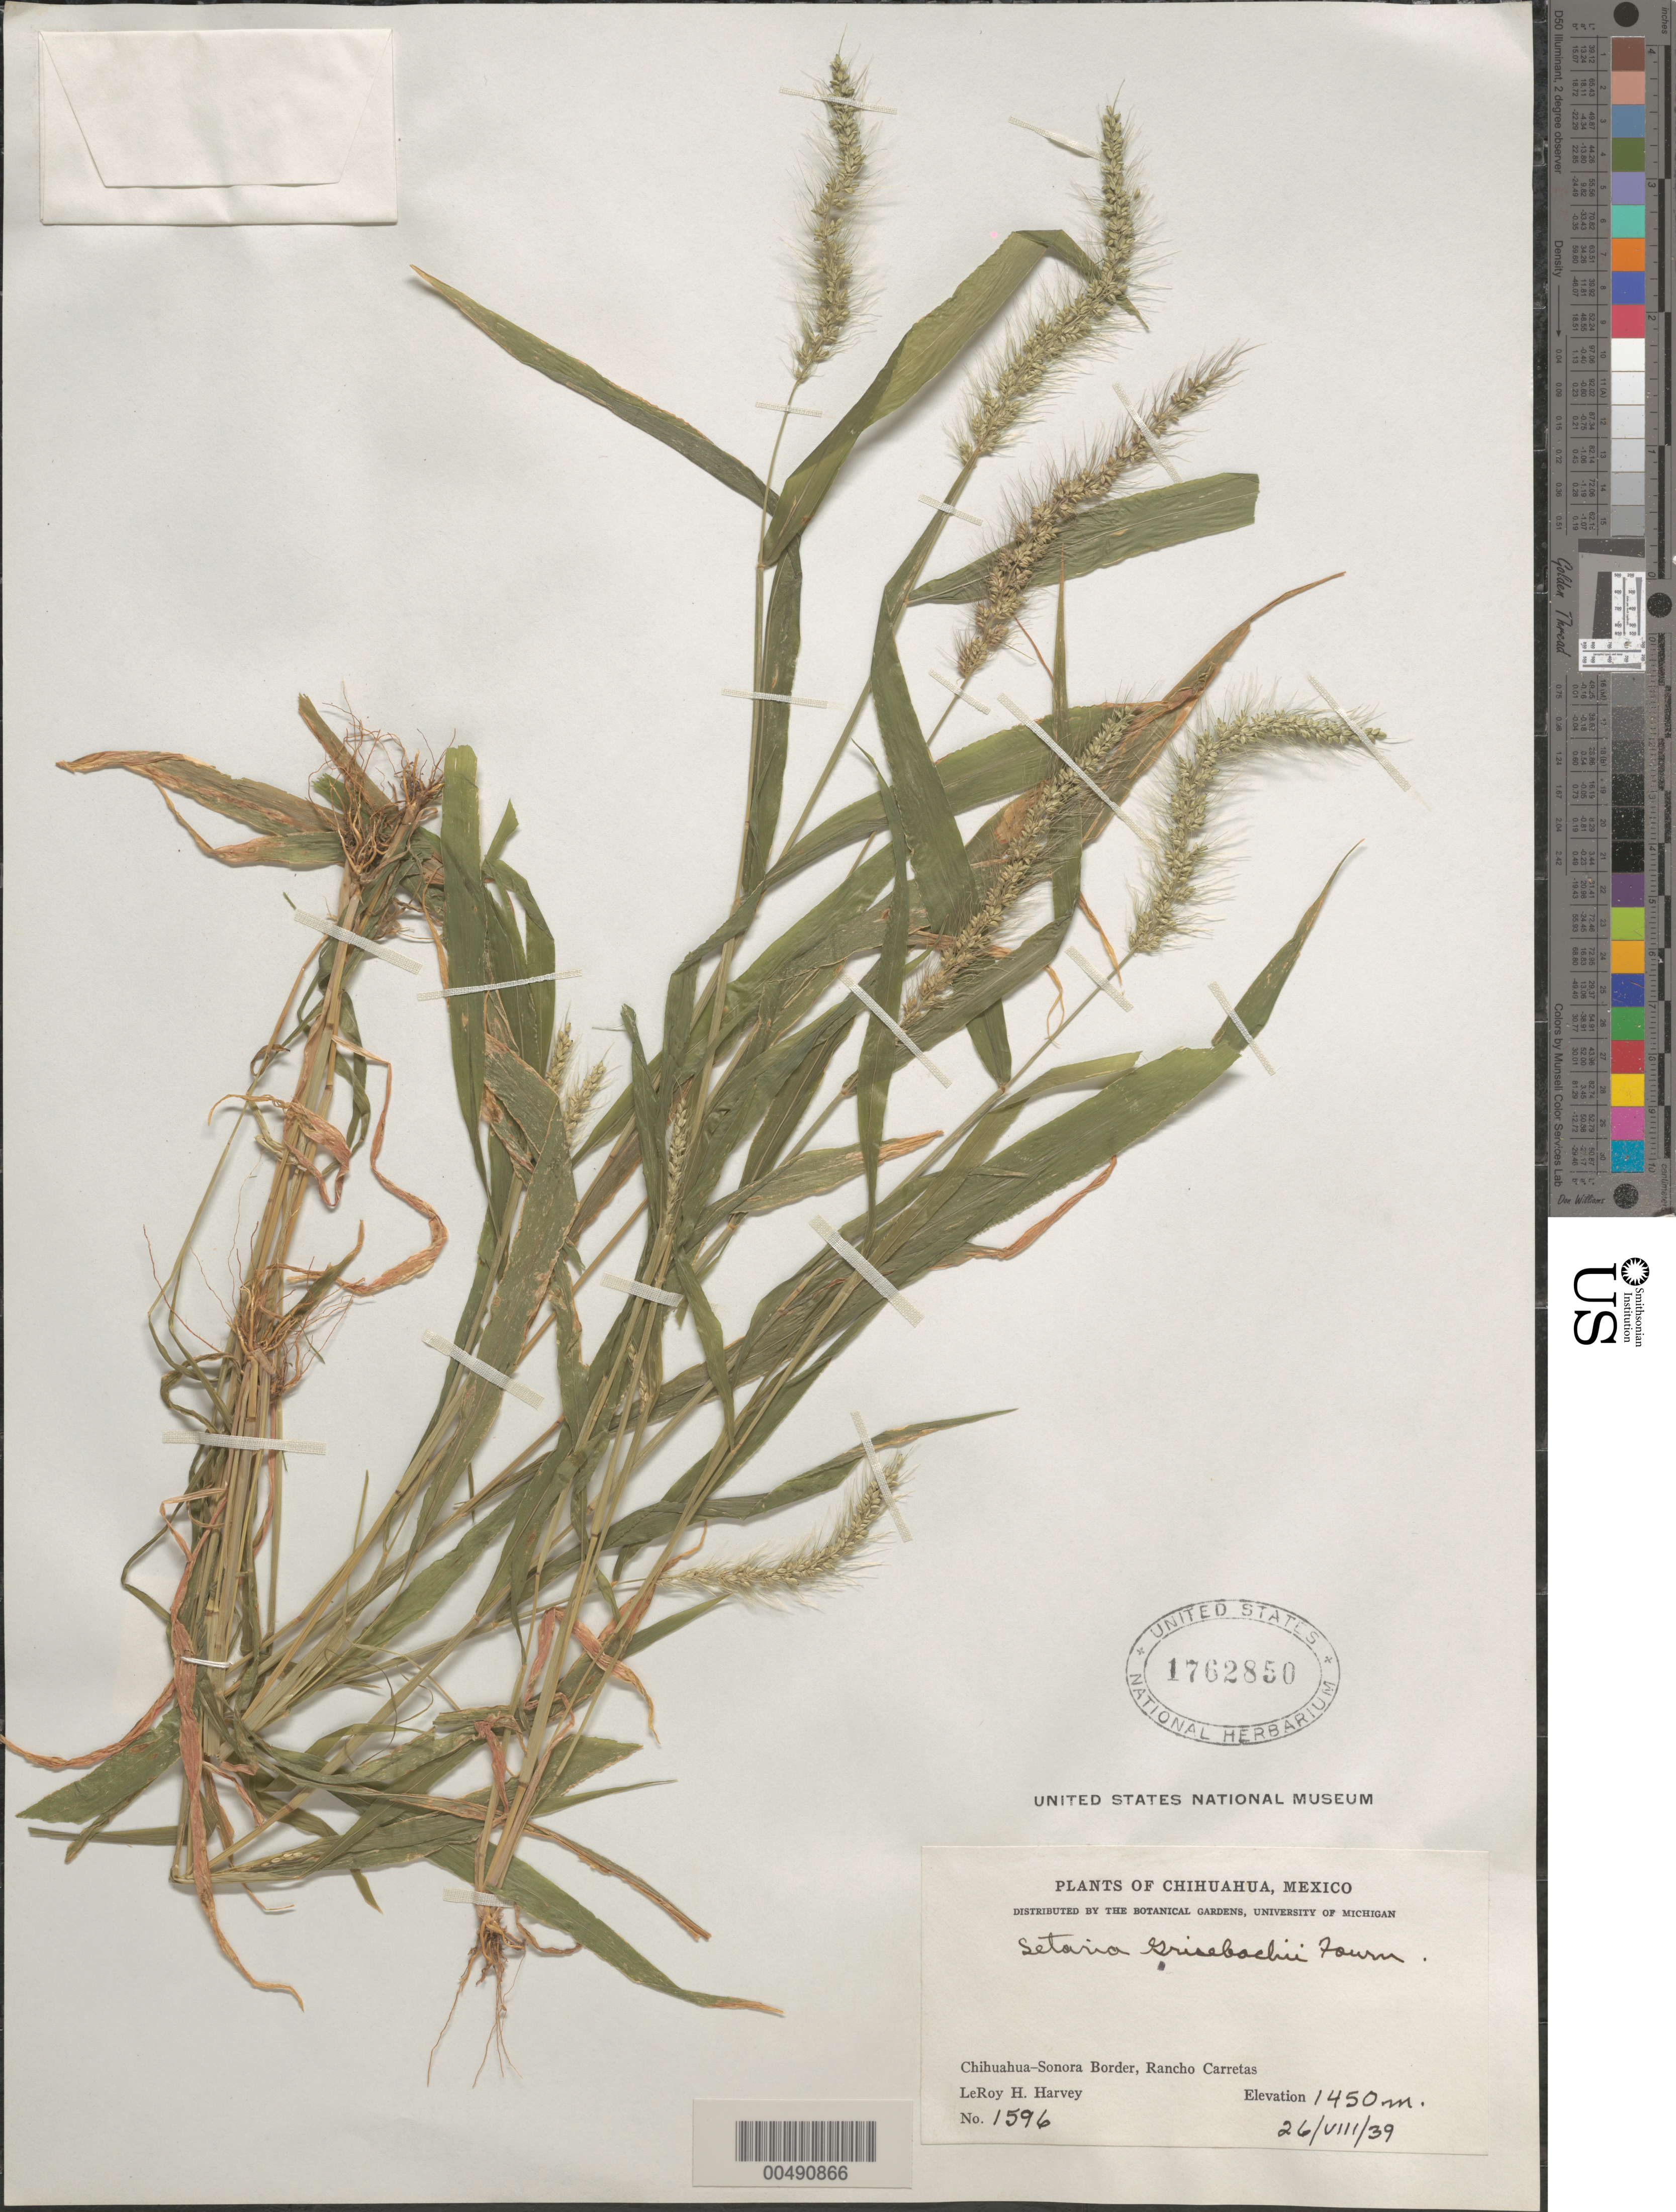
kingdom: Plantae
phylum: Tracheophyta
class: Liliopsida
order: Poales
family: Poaceae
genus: Setaria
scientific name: Setaria grisebachii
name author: E. Fourn.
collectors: L. H. Harvey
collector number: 1596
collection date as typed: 26 Aug 1939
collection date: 1939-08-26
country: Mexico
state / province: Chihuahua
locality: Chihuahua - Sonora Border, Rancho Carretas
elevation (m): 1450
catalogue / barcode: US 1762850